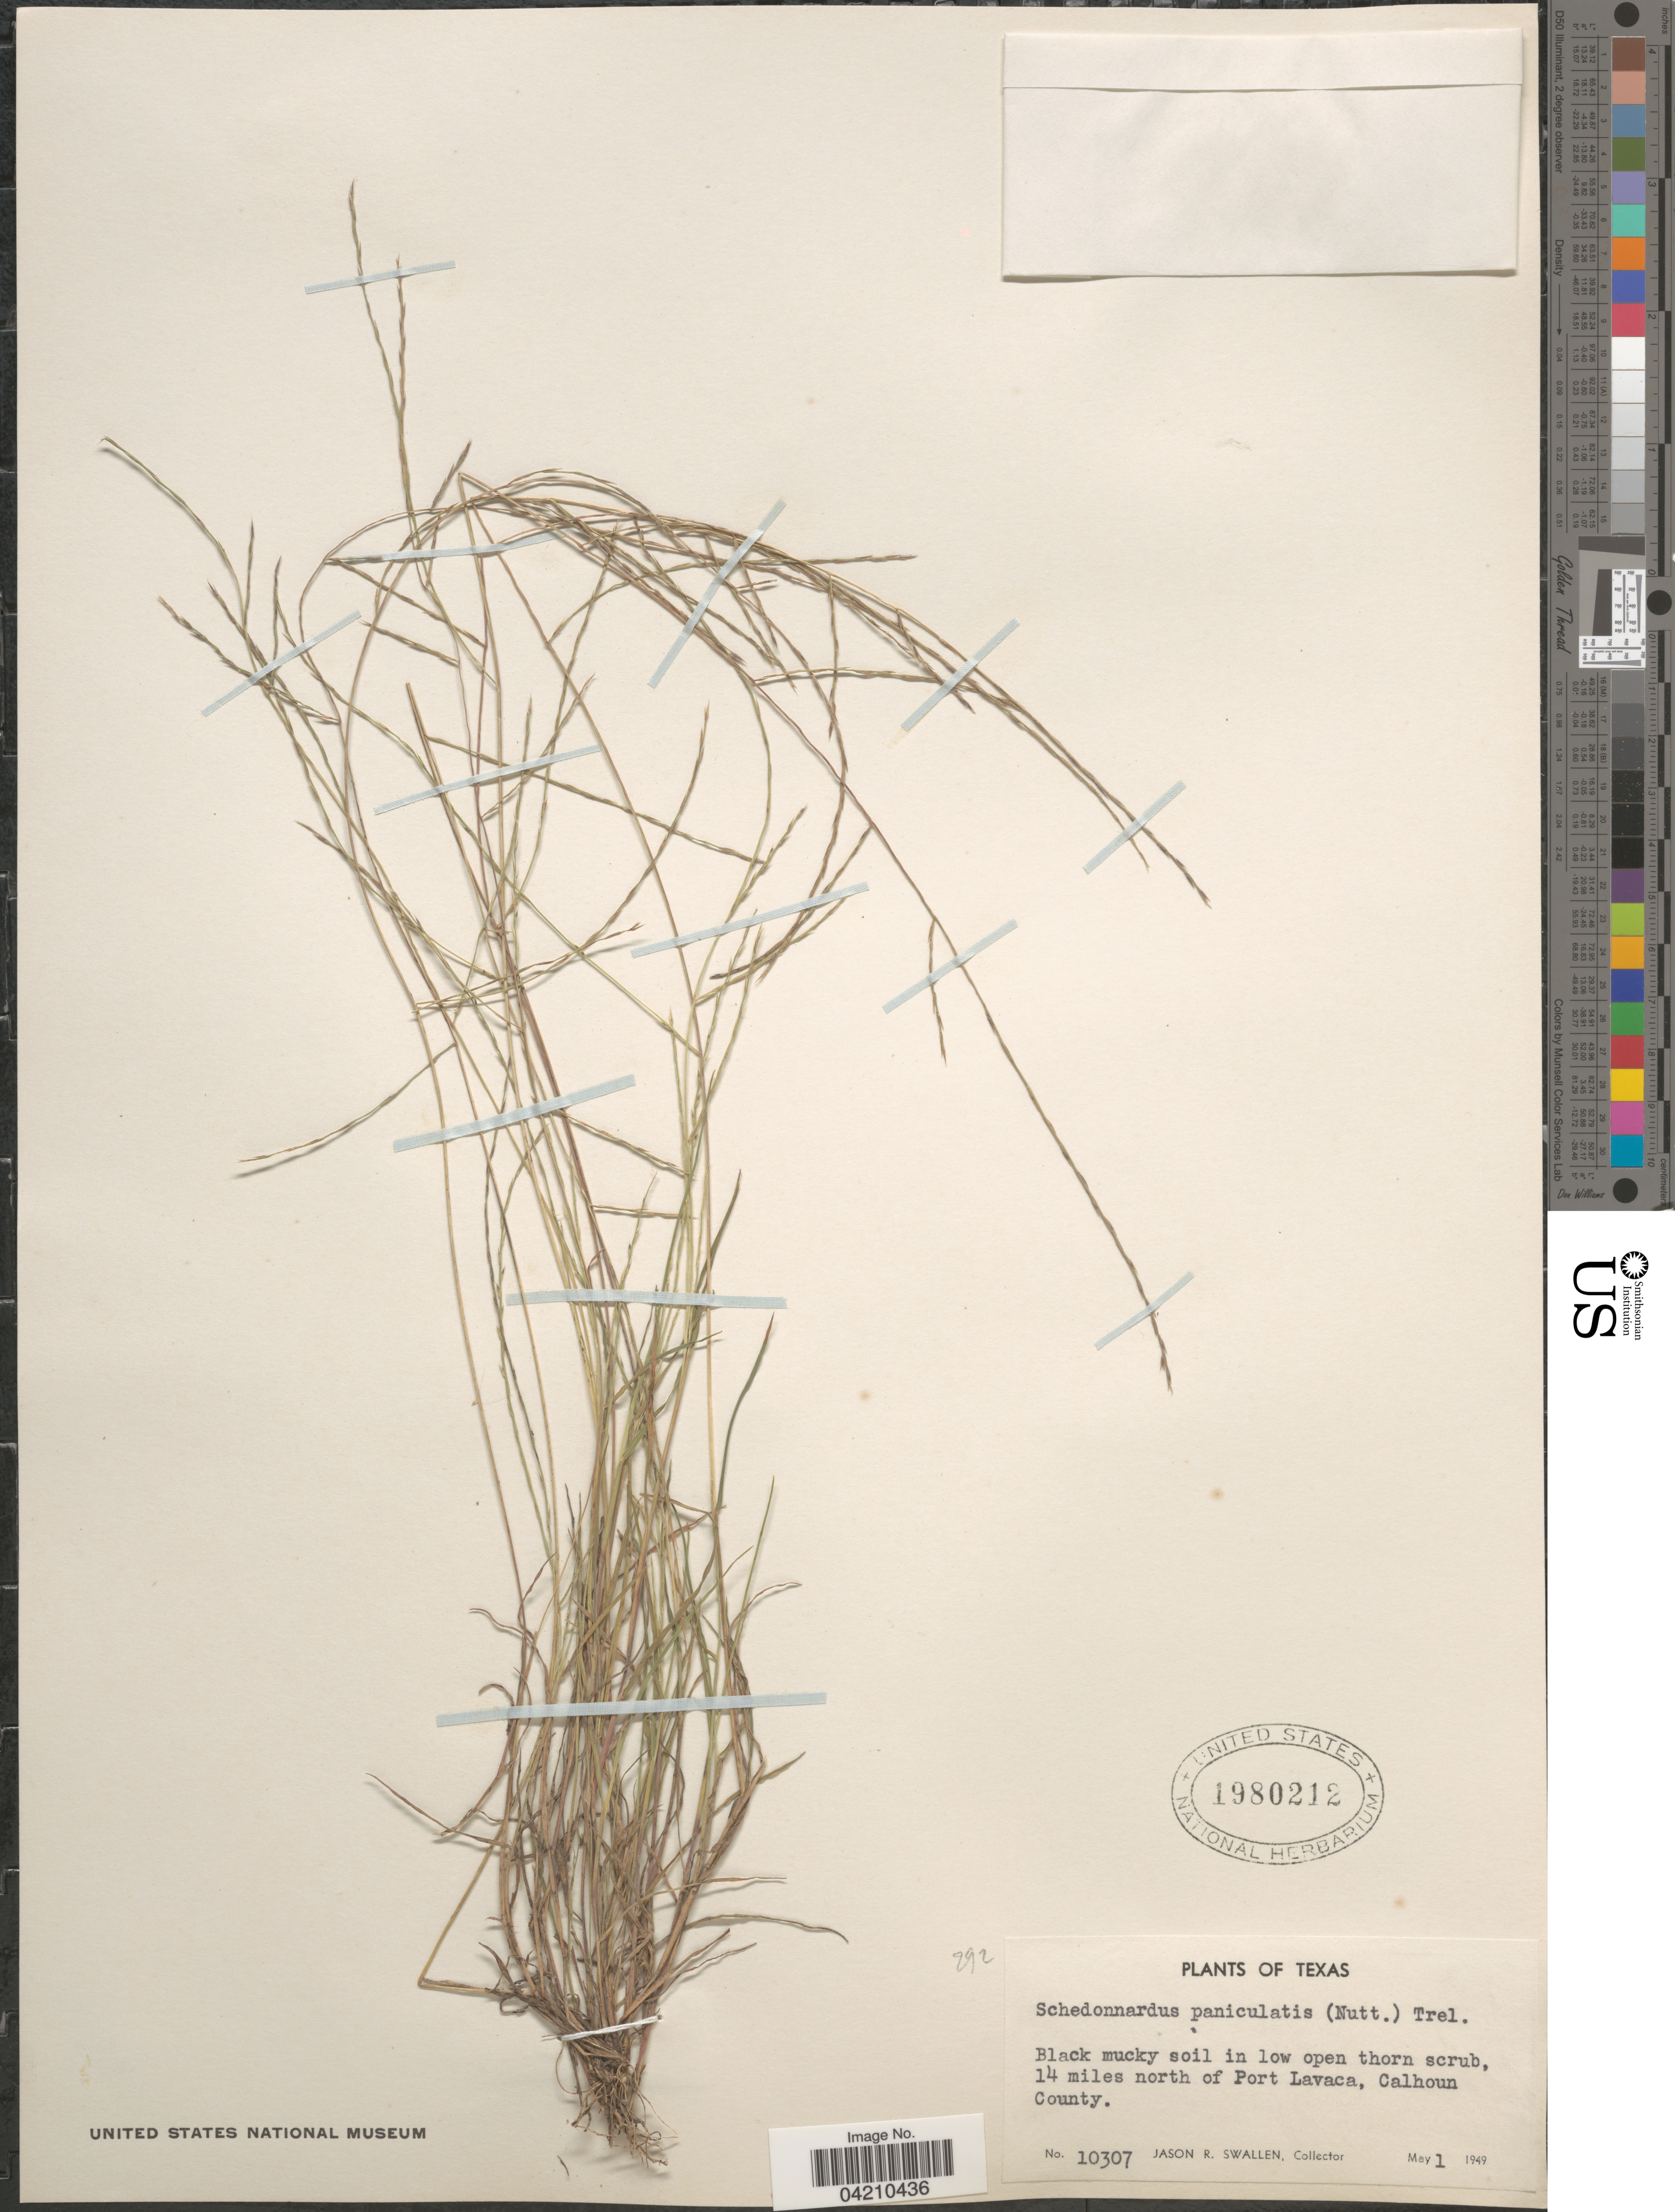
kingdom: Plantae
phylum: Tracheophyta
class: Liliopsida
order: Poales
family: Poaceae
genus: Muhlenbergia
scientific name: Muhlenbergia paniculata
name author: (Nutt.) Columbus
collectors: J. R. Swallen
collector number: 10307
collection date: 1949-05-01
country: United States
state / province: Texas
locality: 14 miles north of Port Lavaca, Calhoun County.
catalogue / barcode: US 1980212